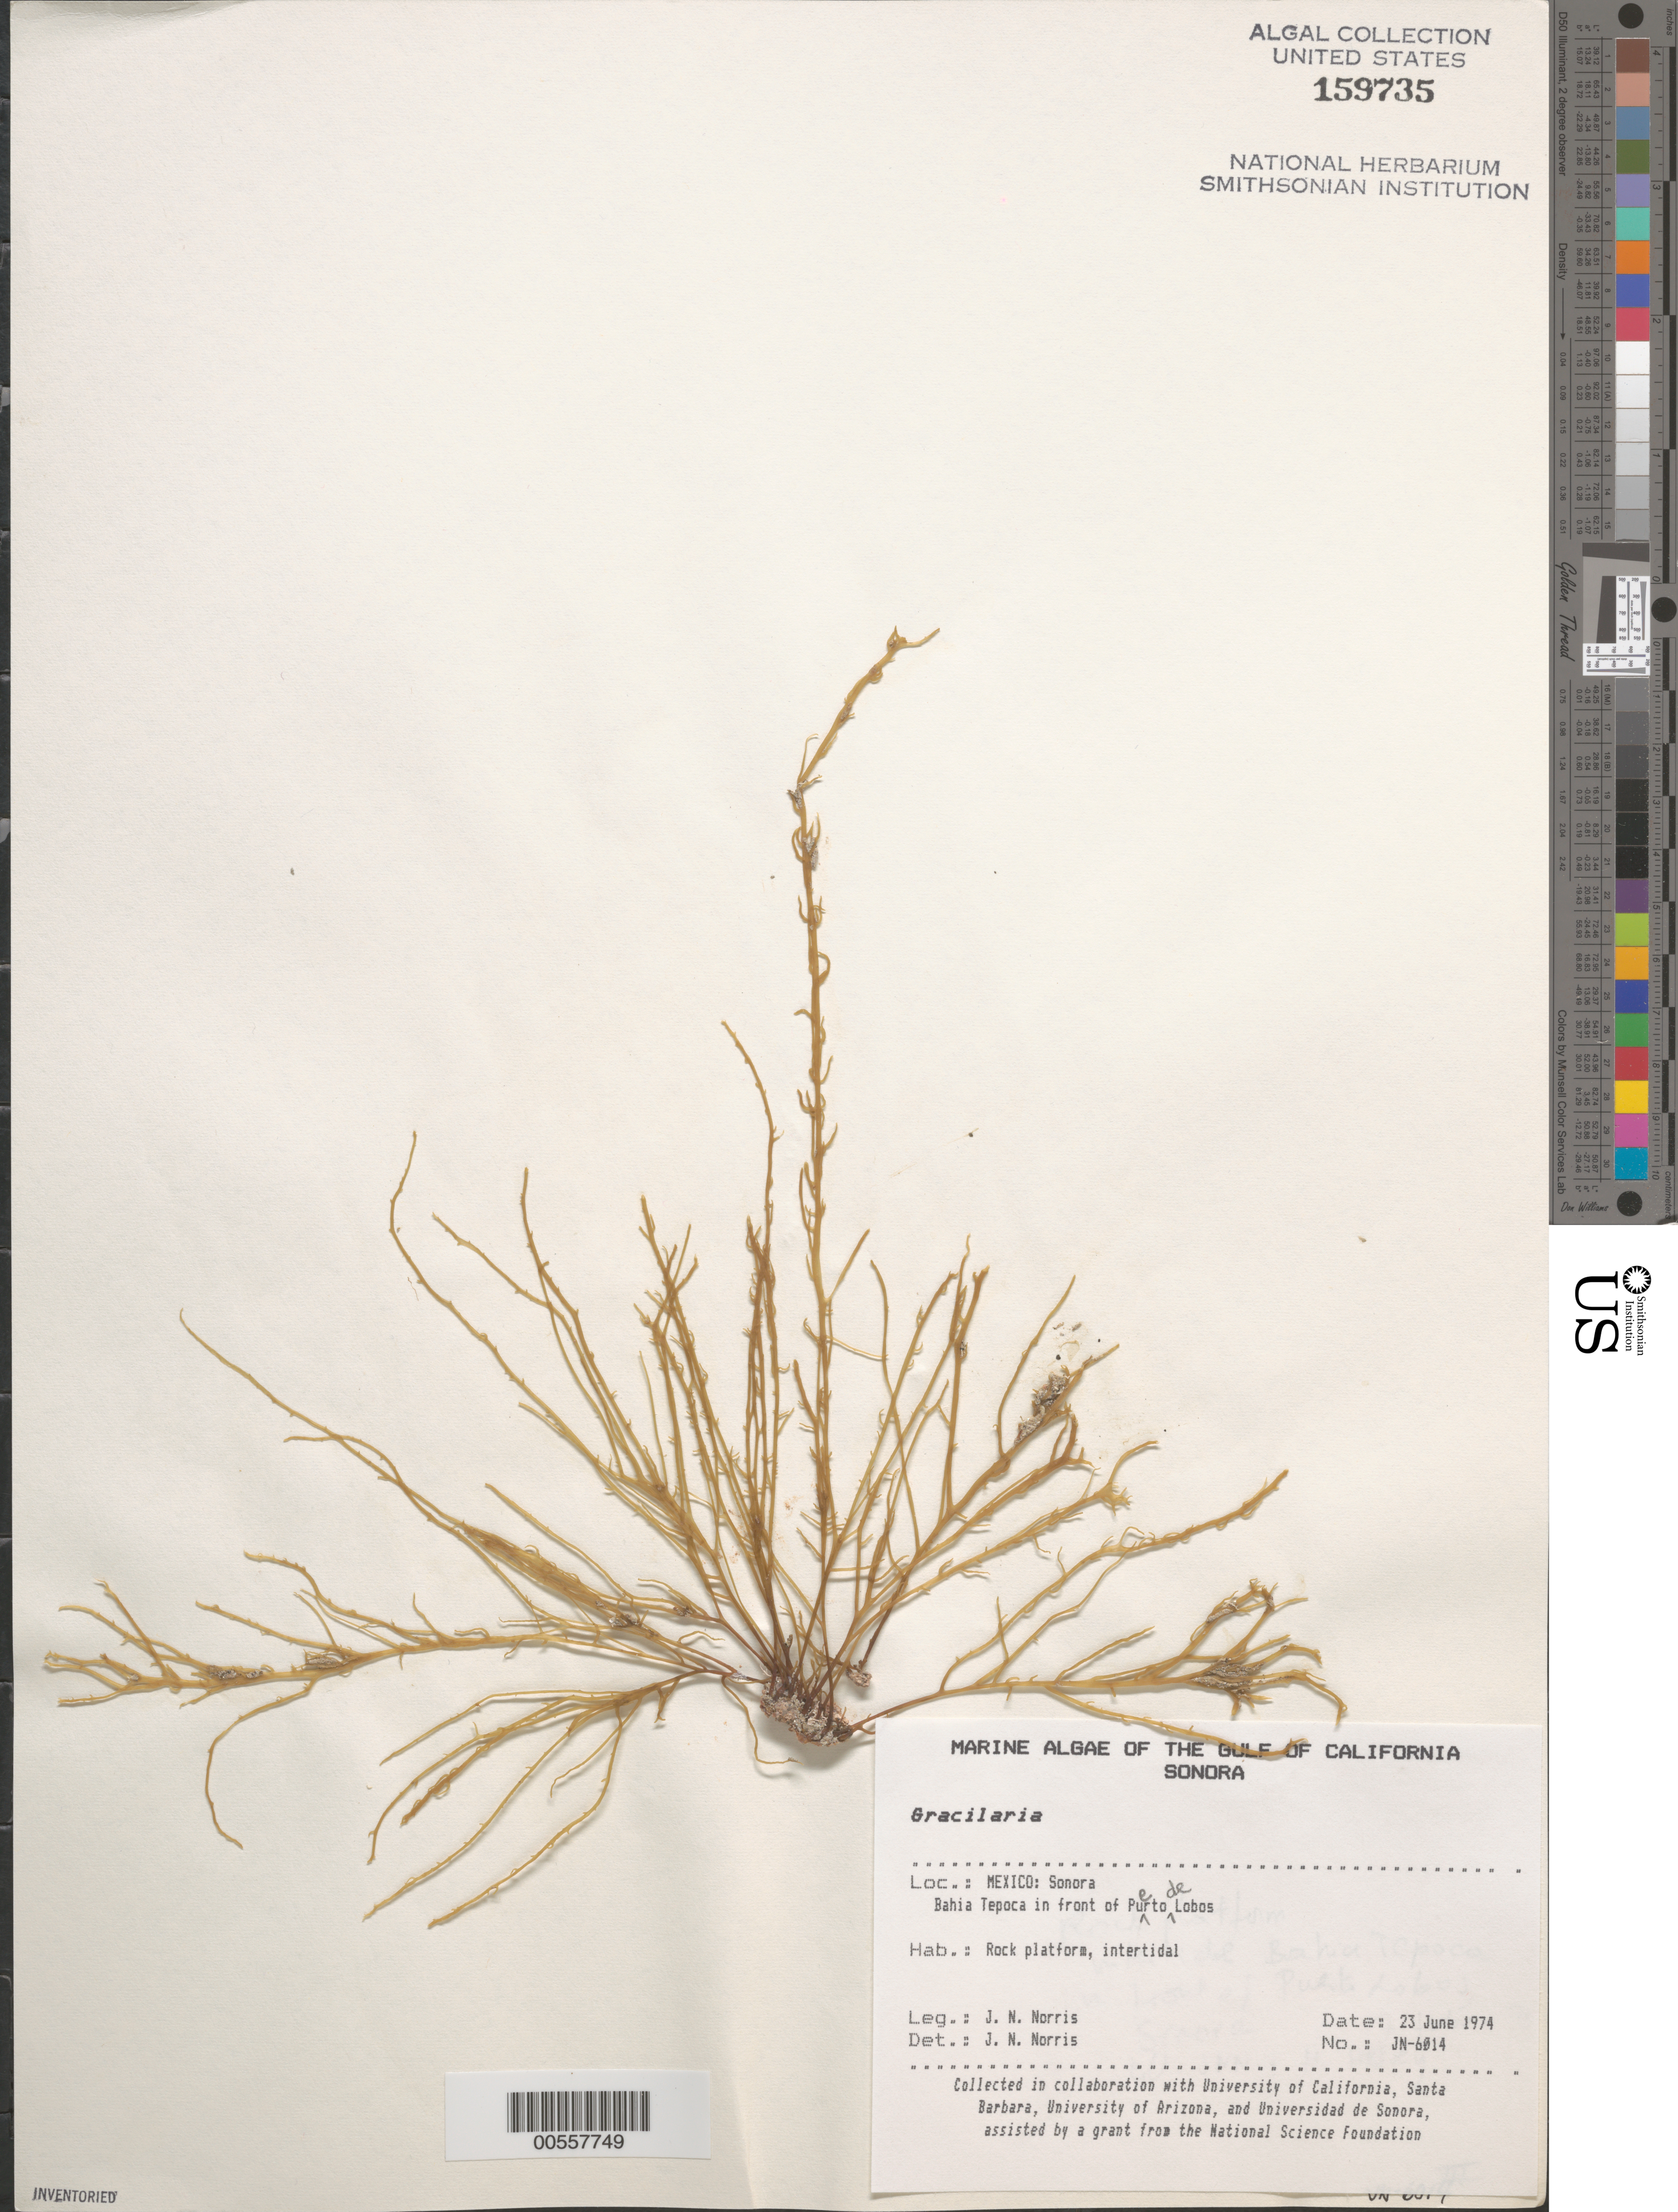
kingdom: Plantae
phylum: Rhodophyta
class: Florideophyceae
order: Gracilariales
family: Gracilariaceae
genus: Gracilaria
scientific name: Gracilaria sp.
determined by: Norris, James N.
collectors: J. N. Norris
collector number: JN-6014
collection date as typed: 23 Jun 1974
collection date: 1974-06-23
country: Mexico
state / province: Sonora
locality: Bahia Tepoca, Puerto de Lobos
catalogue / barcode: US 159735